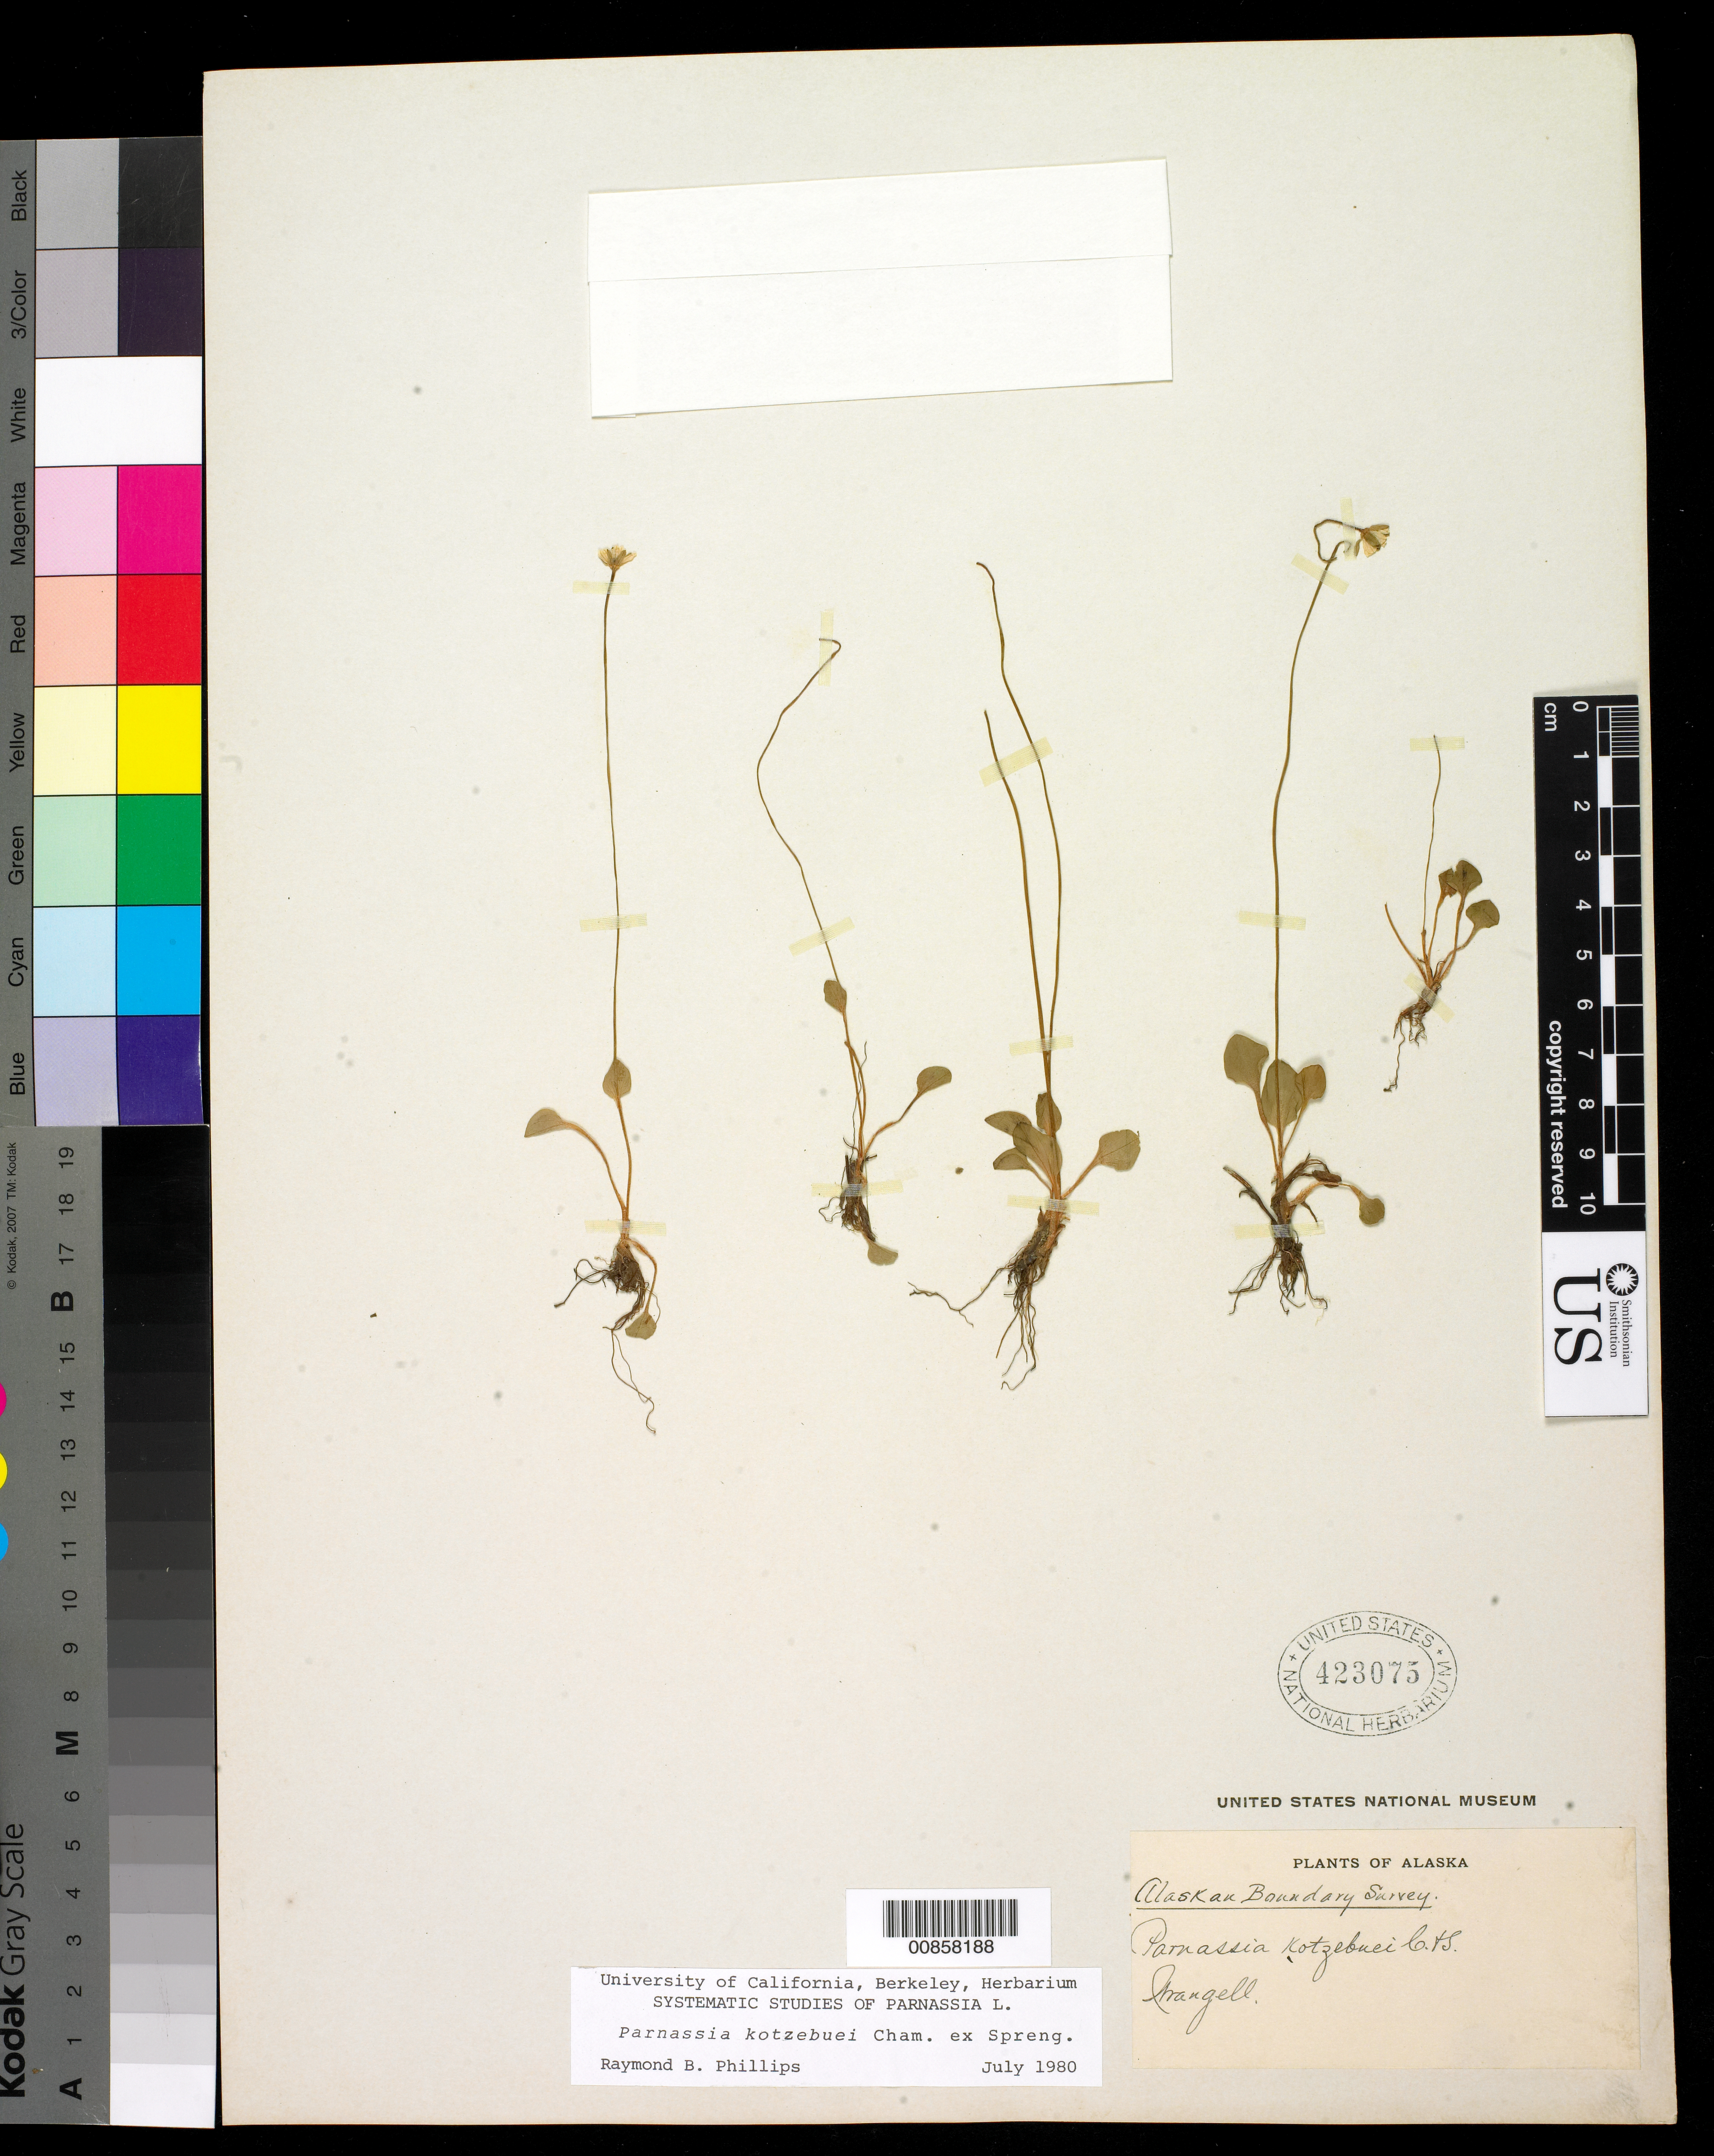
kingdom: Plantae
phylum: Tracheophyta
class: Magnoliopsida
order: Celastrales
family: Parnassiaceae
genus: Parnassia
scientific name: Parnassia kotzebuei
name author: Cham. ex Spreng.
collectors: F. P. Wrangell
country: United States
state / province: Alaska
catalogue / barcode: US 423075